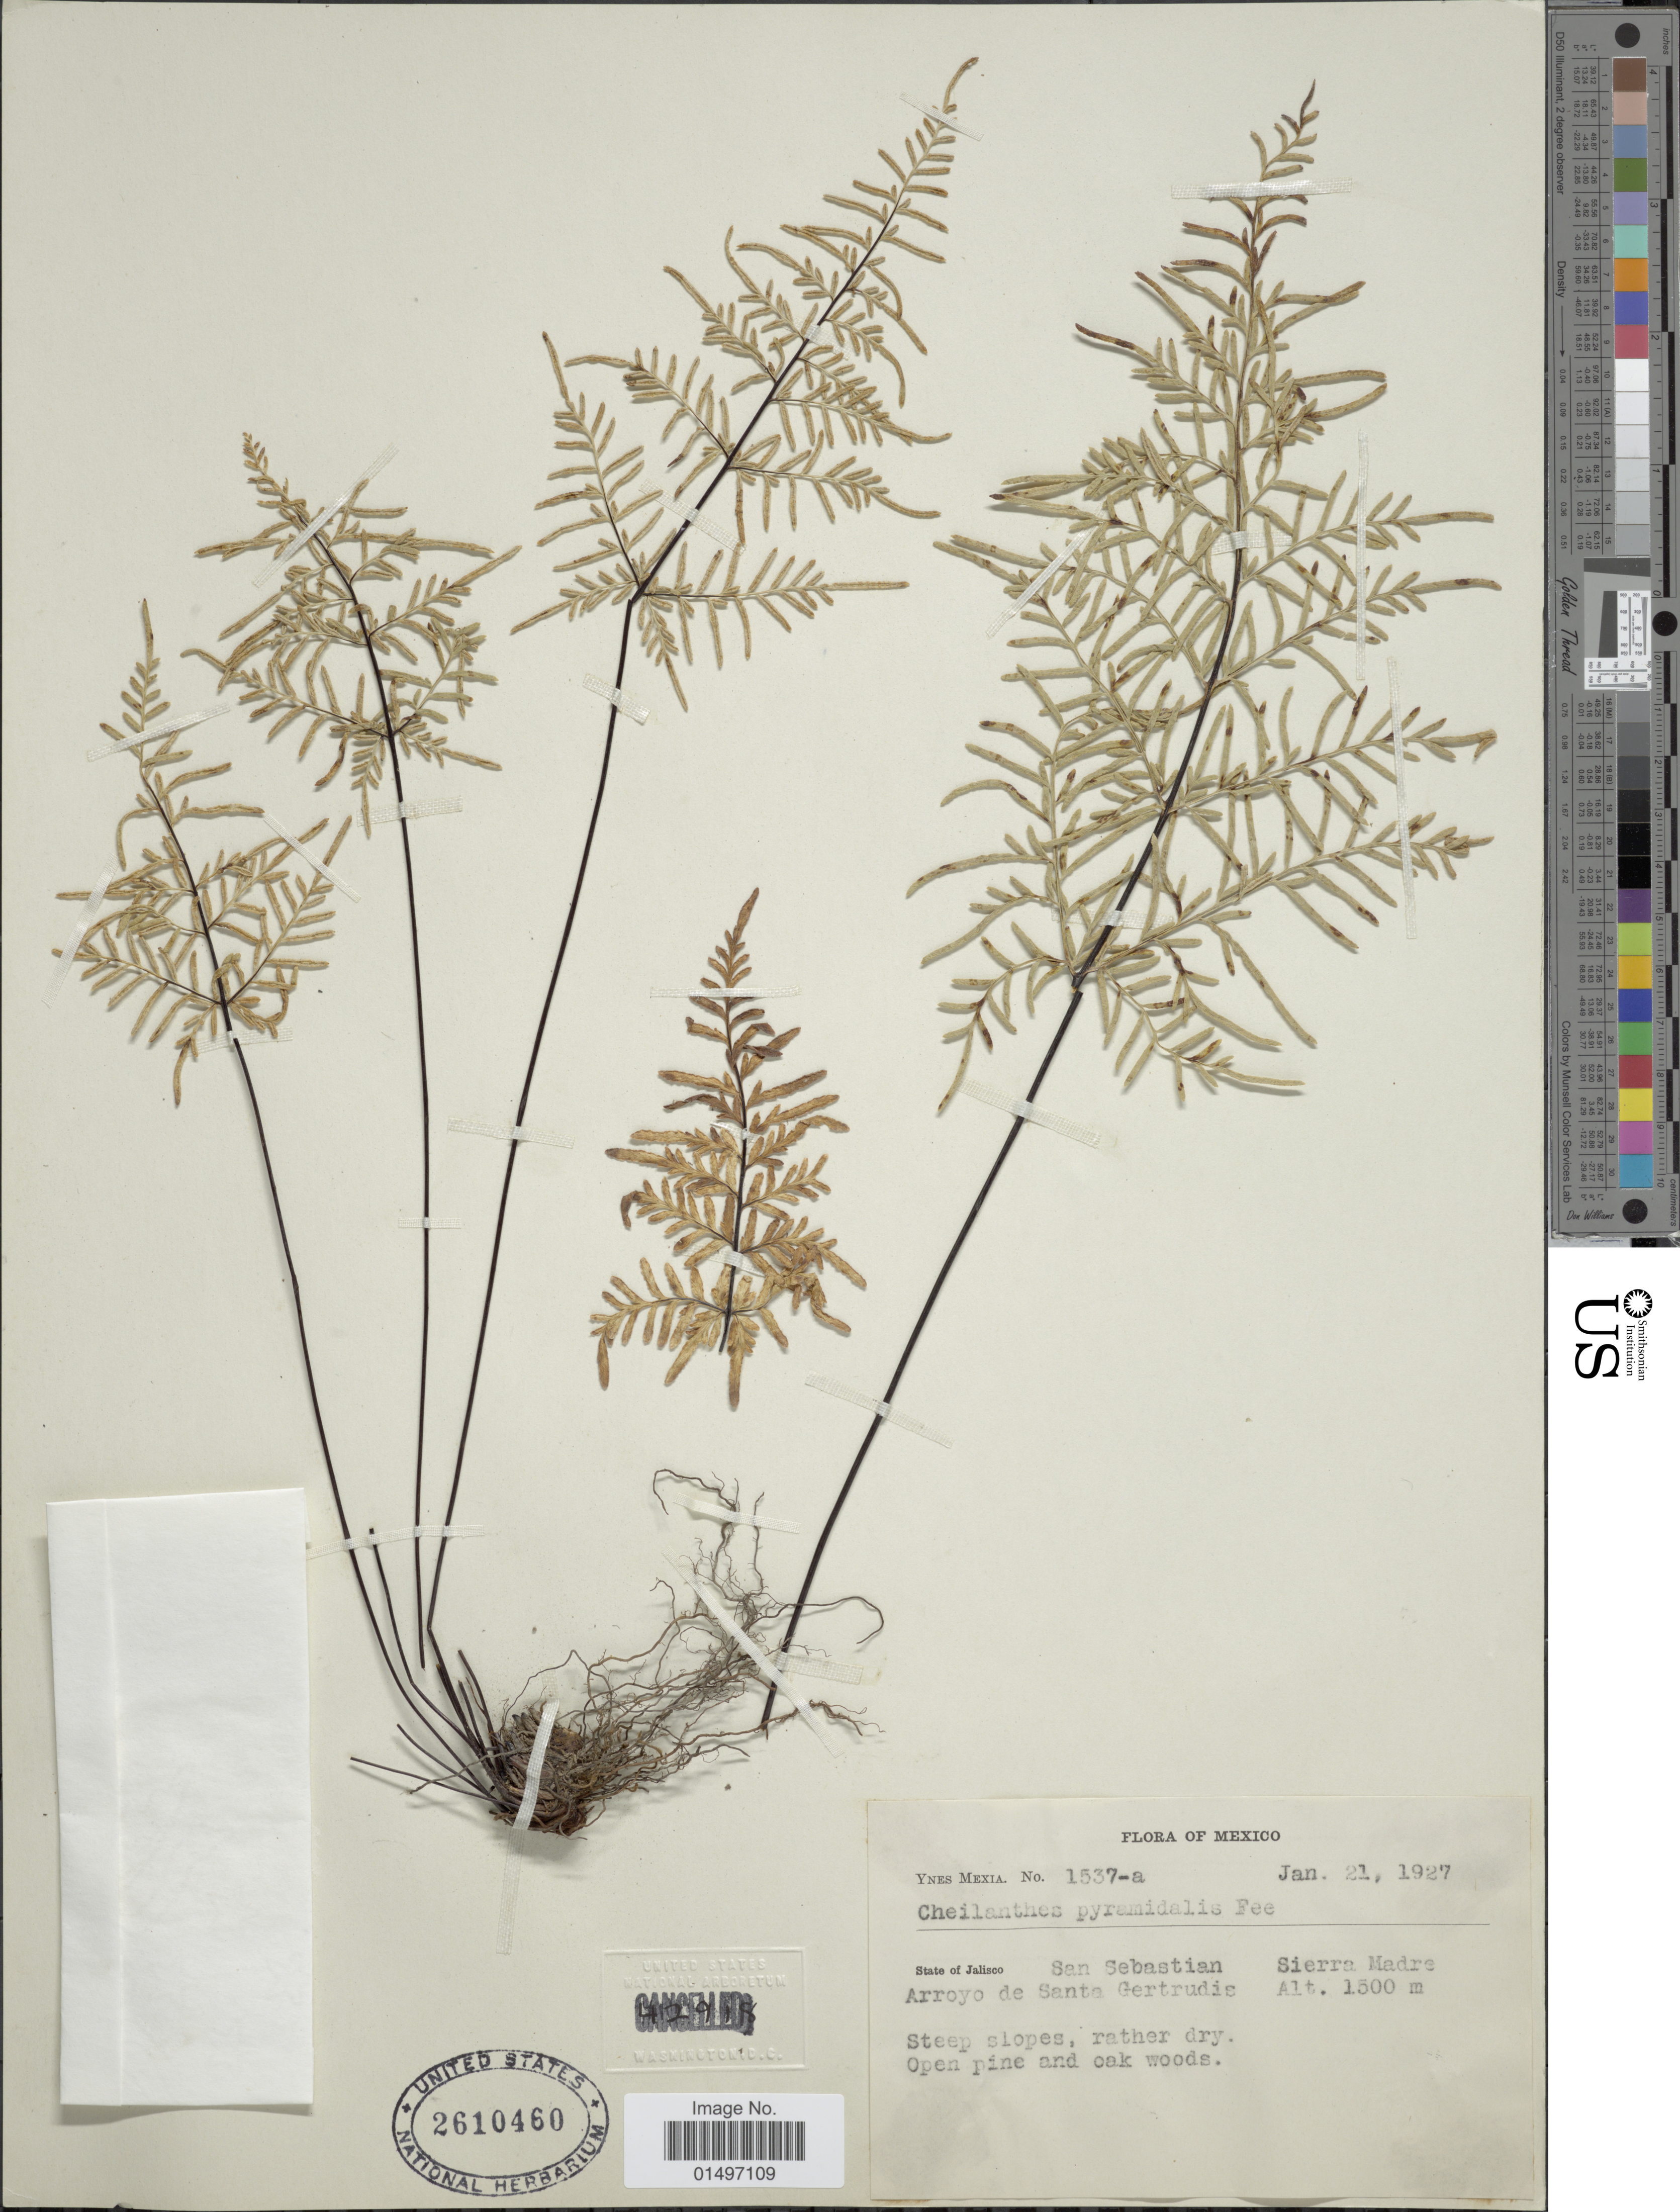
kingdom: Plantae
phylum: Tracheophyta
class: Polypodiopsida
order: Polypodiales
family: Pteridaceae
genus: Gaga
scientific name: Gaga hirsuta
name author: (Link) Fay W. Li & Windham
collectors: Y. Mexia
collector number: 1537-a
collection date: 1927-01-21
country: Mexico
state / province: Jalisco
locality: Mexico, San Sebastian, Sierra Madre Arroyo de Santa Gertrudic.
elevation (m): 1500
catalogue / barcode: US 2610460